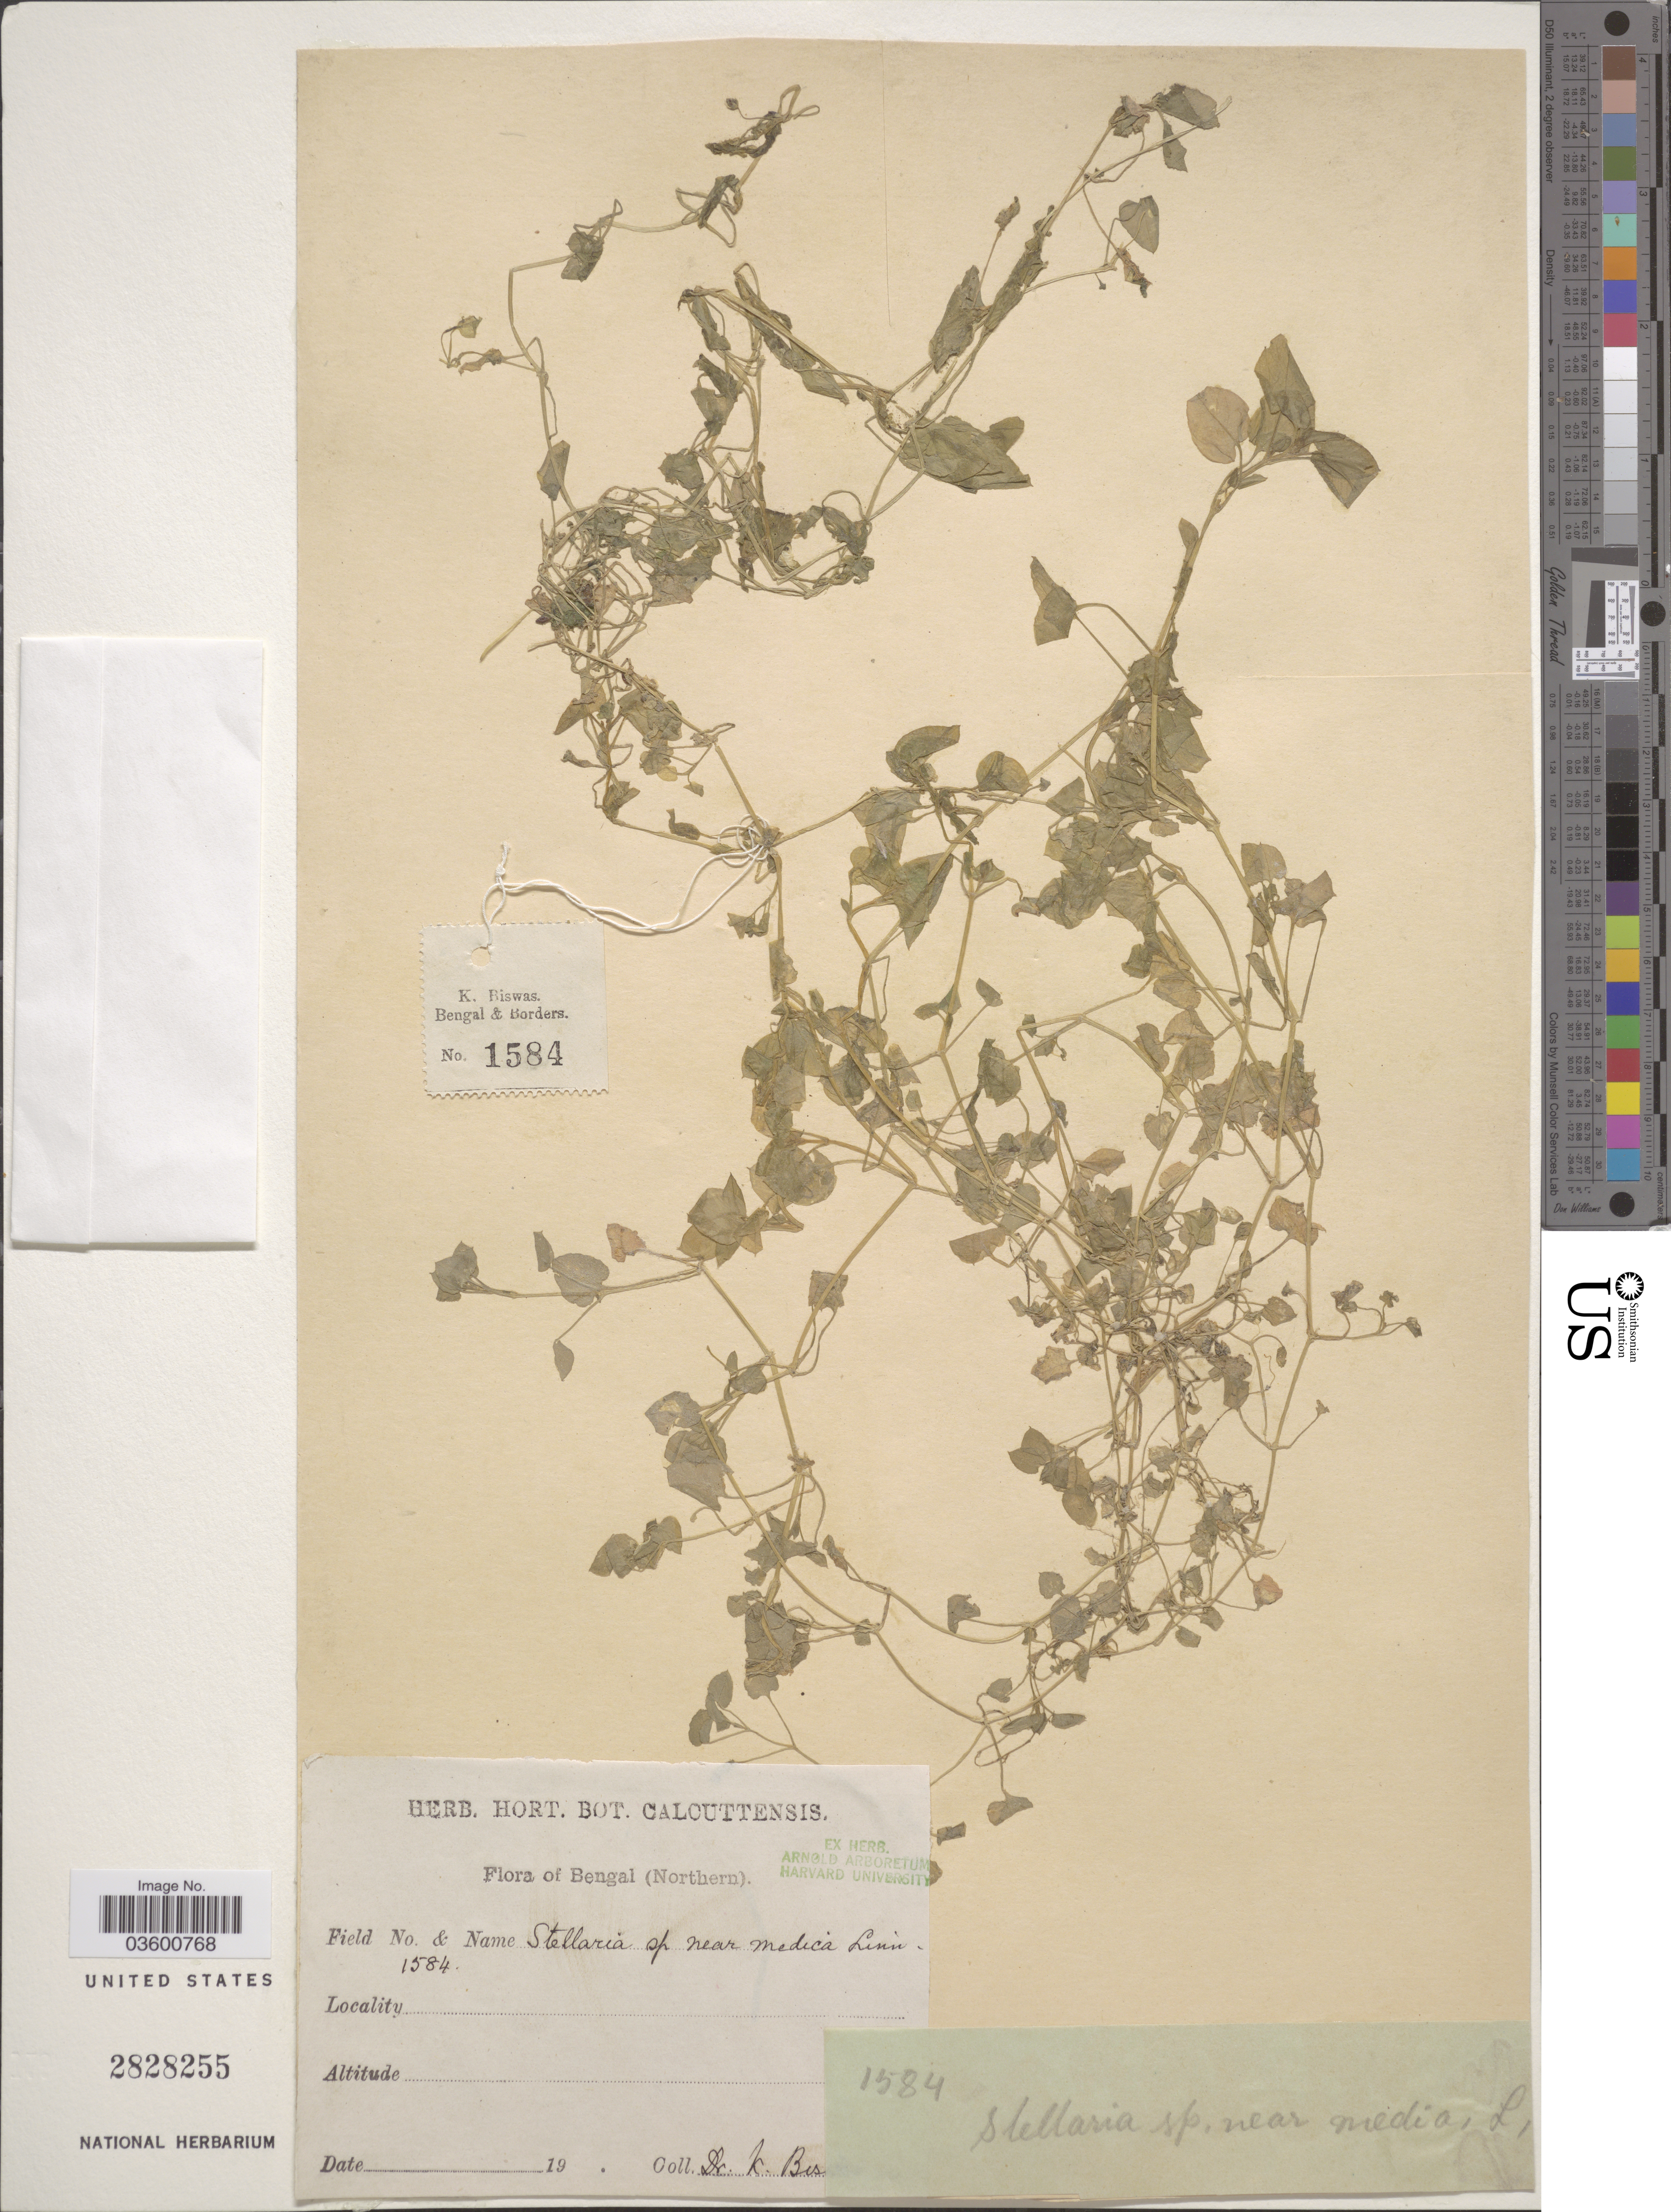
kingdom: Plantae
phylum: Tracheophyta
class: Magnoliopsida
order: Caryophyllales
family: Caryophyllaceae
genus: Stellaria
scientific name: Stellaria sp.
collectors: K. Biswas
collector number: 1584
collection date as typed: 19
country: India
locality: Bengal (Northern).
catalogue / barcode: US 2828255